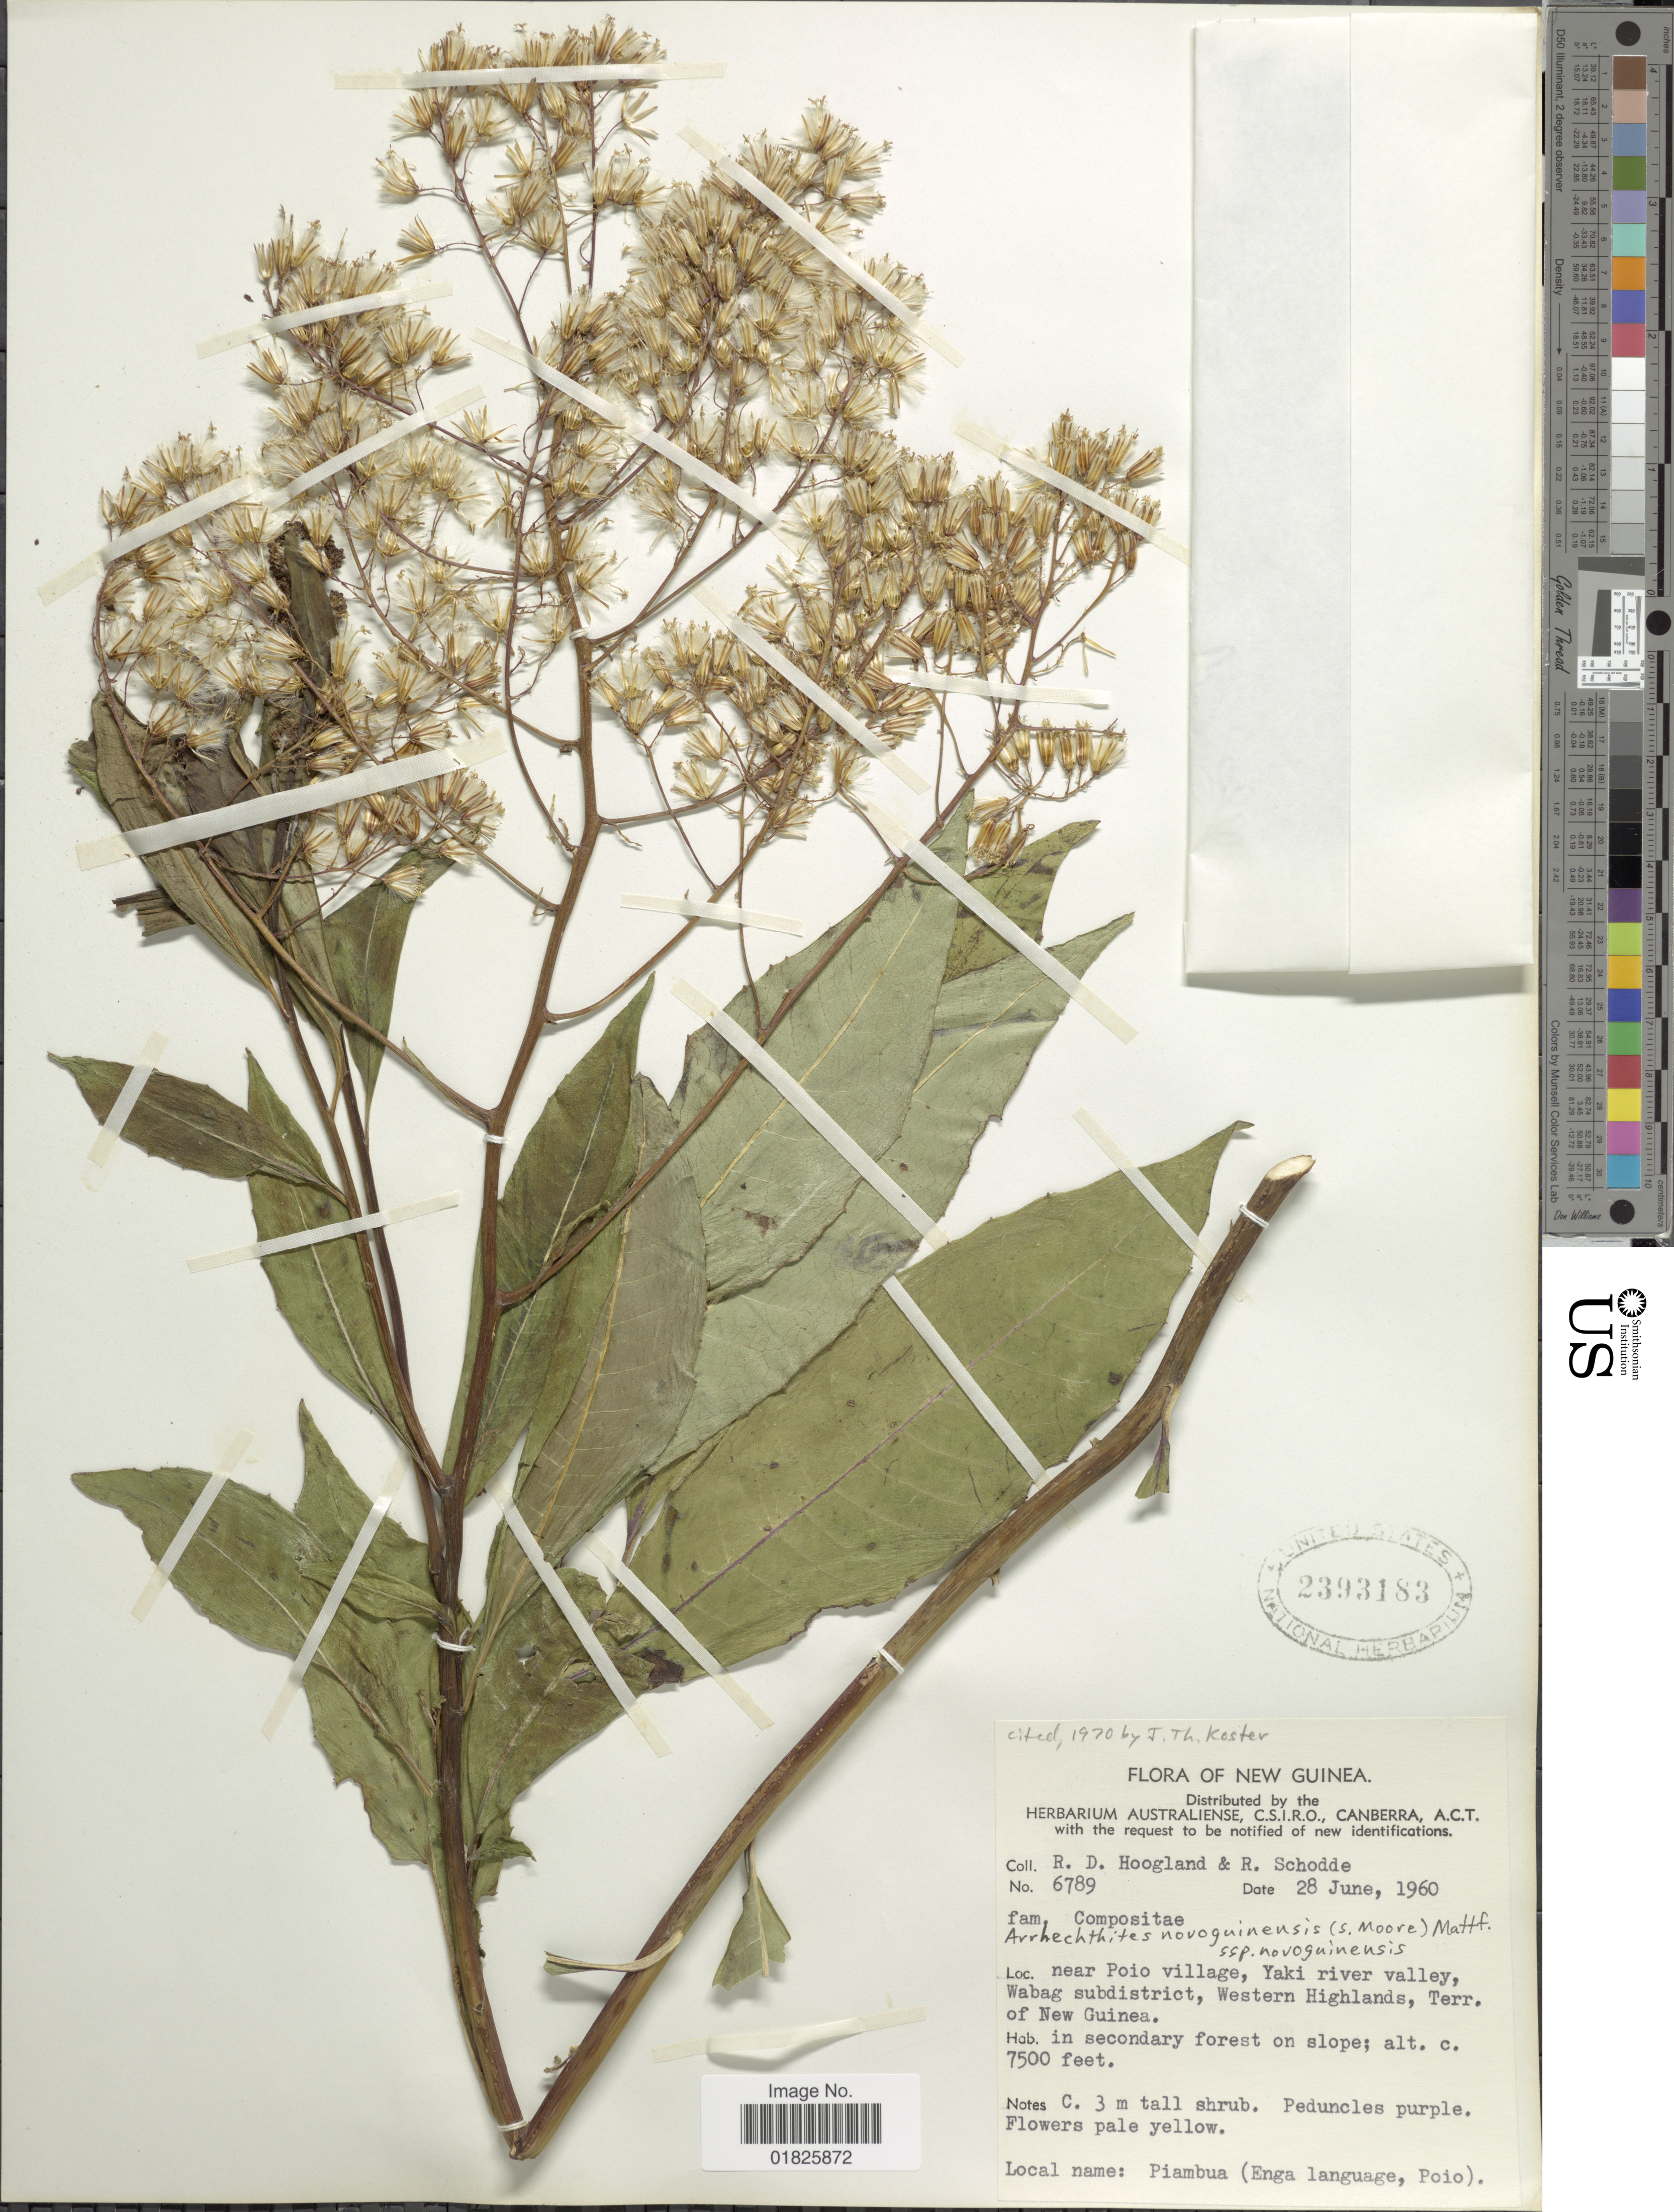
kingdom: Plantae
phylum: Tracheophyta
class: Magnoliopsida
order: Asterales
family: Asteraceae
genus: Arrhenechthites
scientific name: Arrhenechthites novoguineensis subsp. novoguineensis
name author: (S. Moore) Mattf.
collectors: R. D. Hoogland & R. Schodde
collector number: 6789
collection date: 1960-06-28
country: Papua New Guinea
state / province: Western Highlands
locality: New Guinea, near Poio village, Yaki river valley, Wabag subdistrict, Terr. of New Guinea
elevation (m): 2286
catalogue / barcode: US 2393183